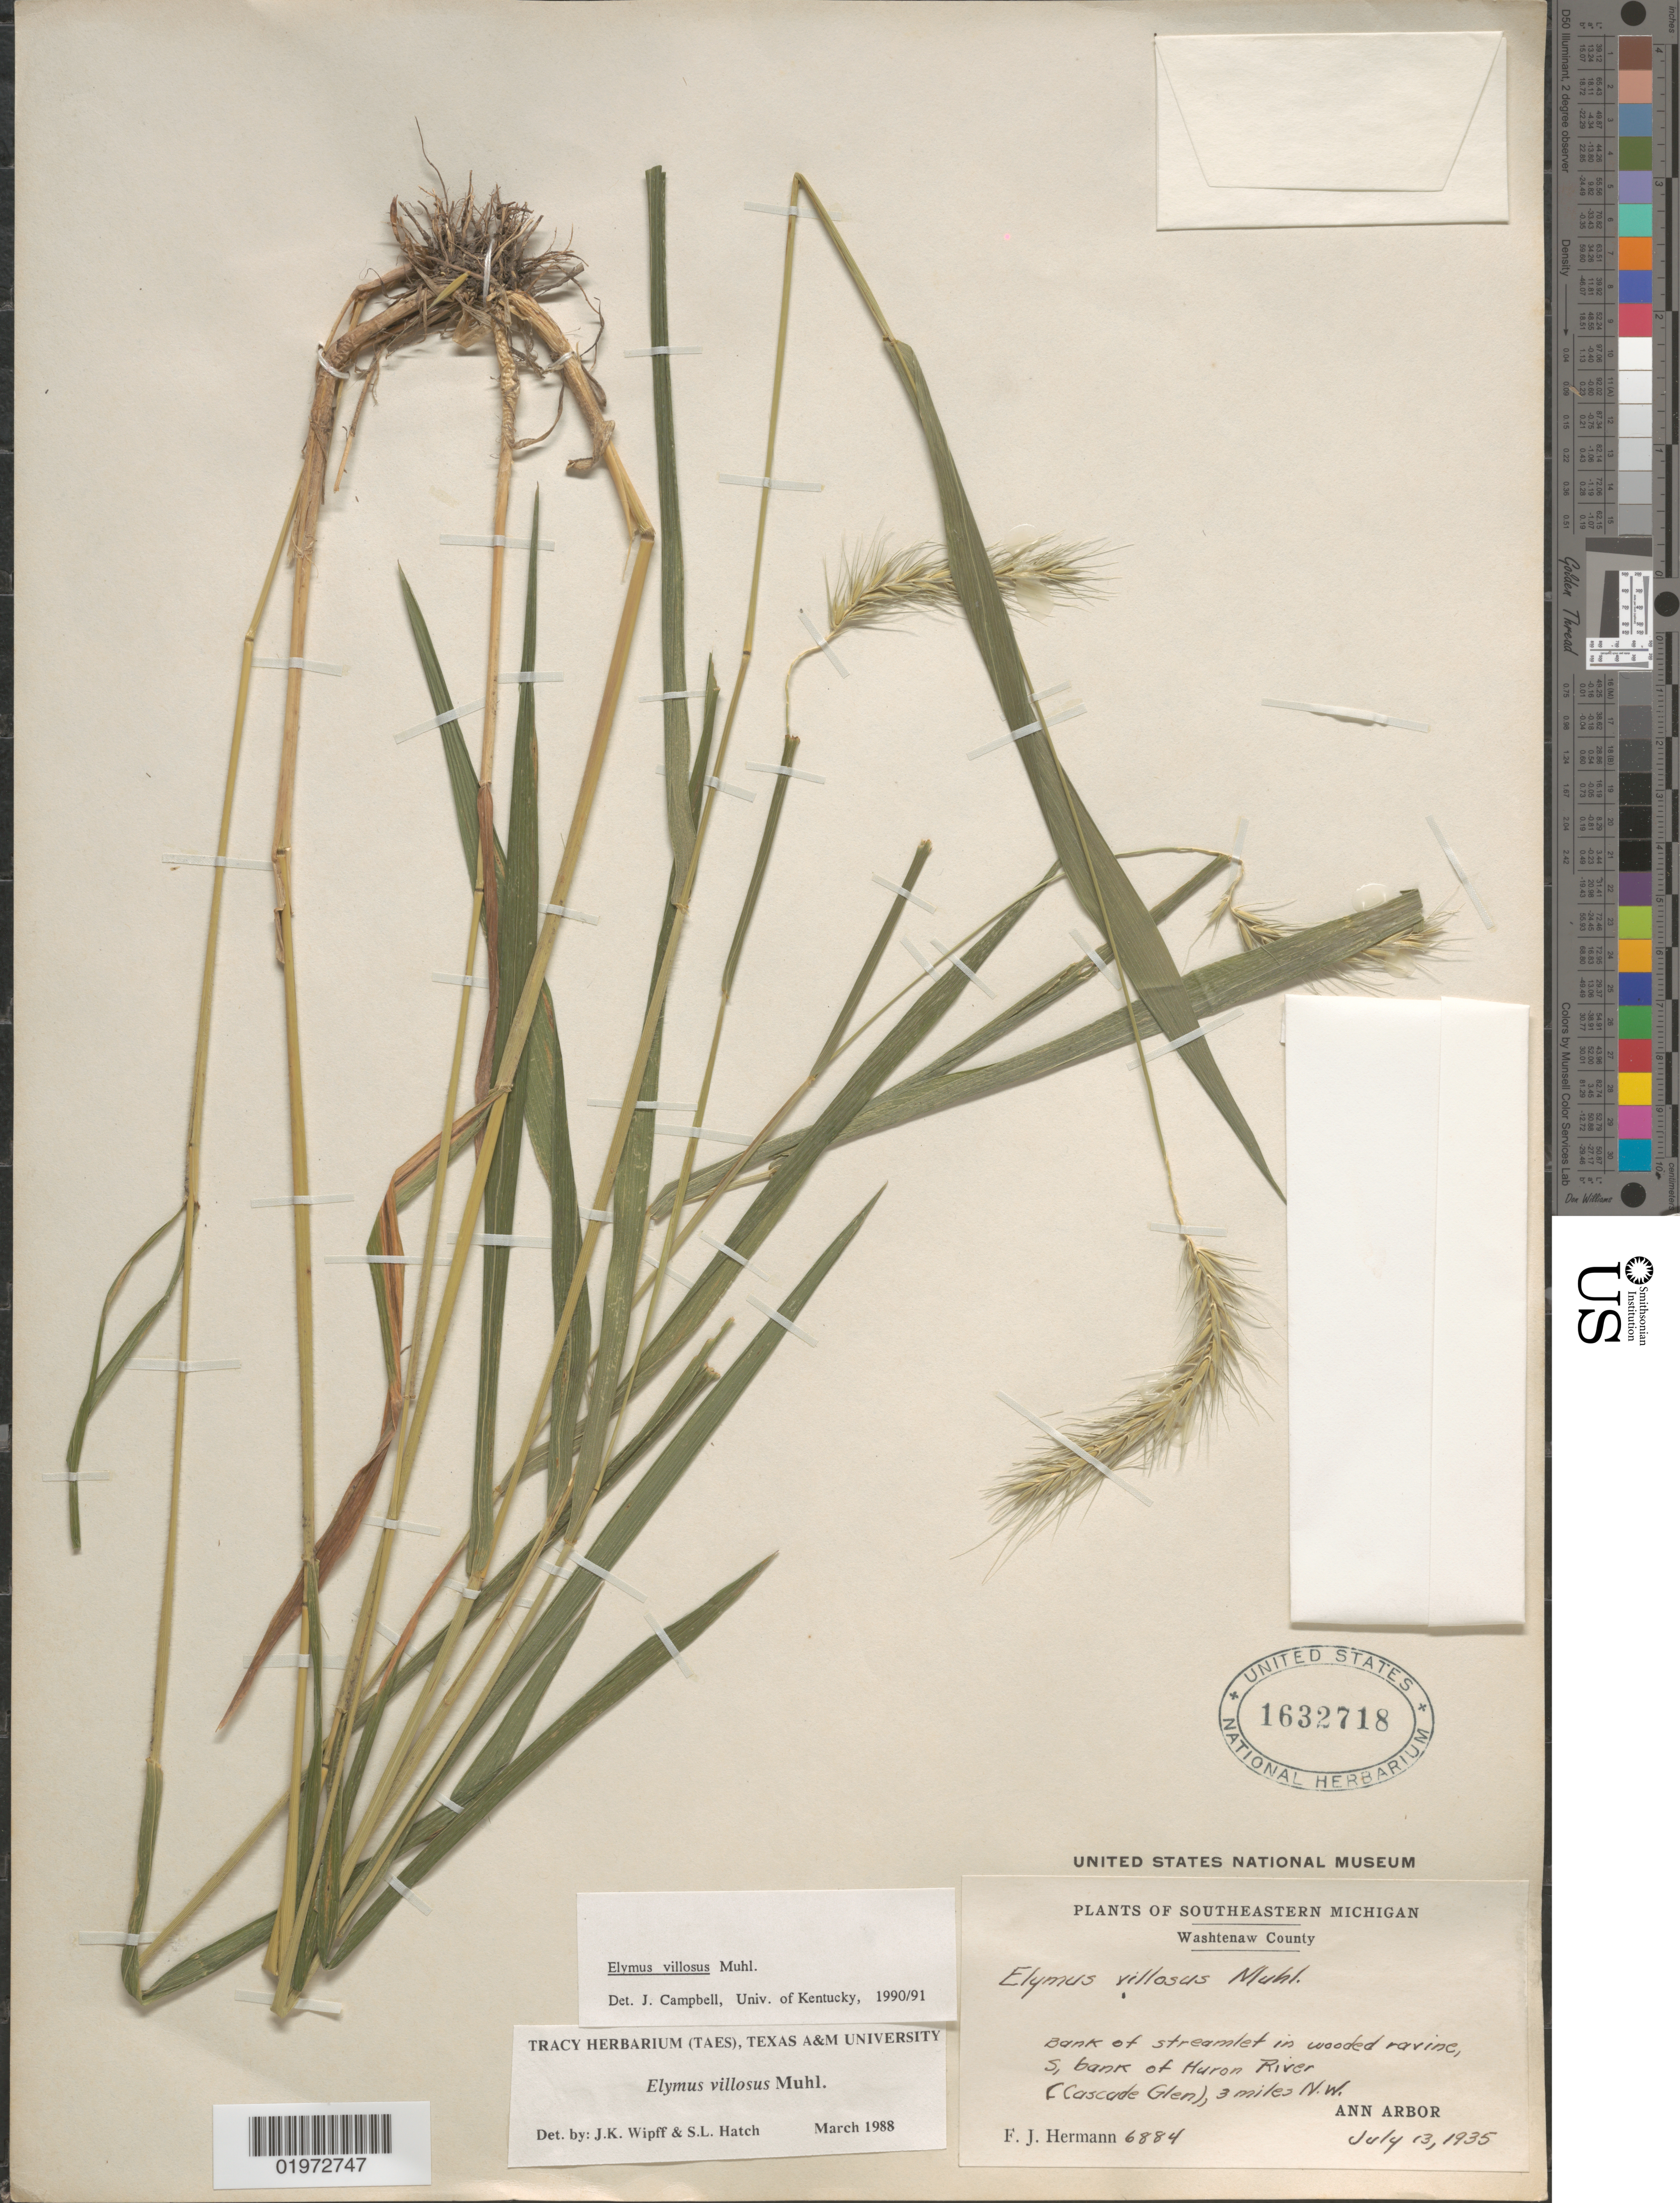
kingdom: Plantae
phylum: Tracheophyta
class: Liliopsida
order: Poales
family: Poaceae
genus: Elymus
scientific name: Elymus villosus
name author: Muhl. ex Willd.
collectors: F. J. Hermann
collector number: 6884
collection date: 1935-07-13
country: United States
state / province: Michigan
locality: Southeastern Michigan, Washtenaw County. Bank of streamlet in wooded ravine, S, bank of Huron River. (Cascade Glen), 3 miles N.W. Ann Arbor.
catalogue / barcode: US 1632718